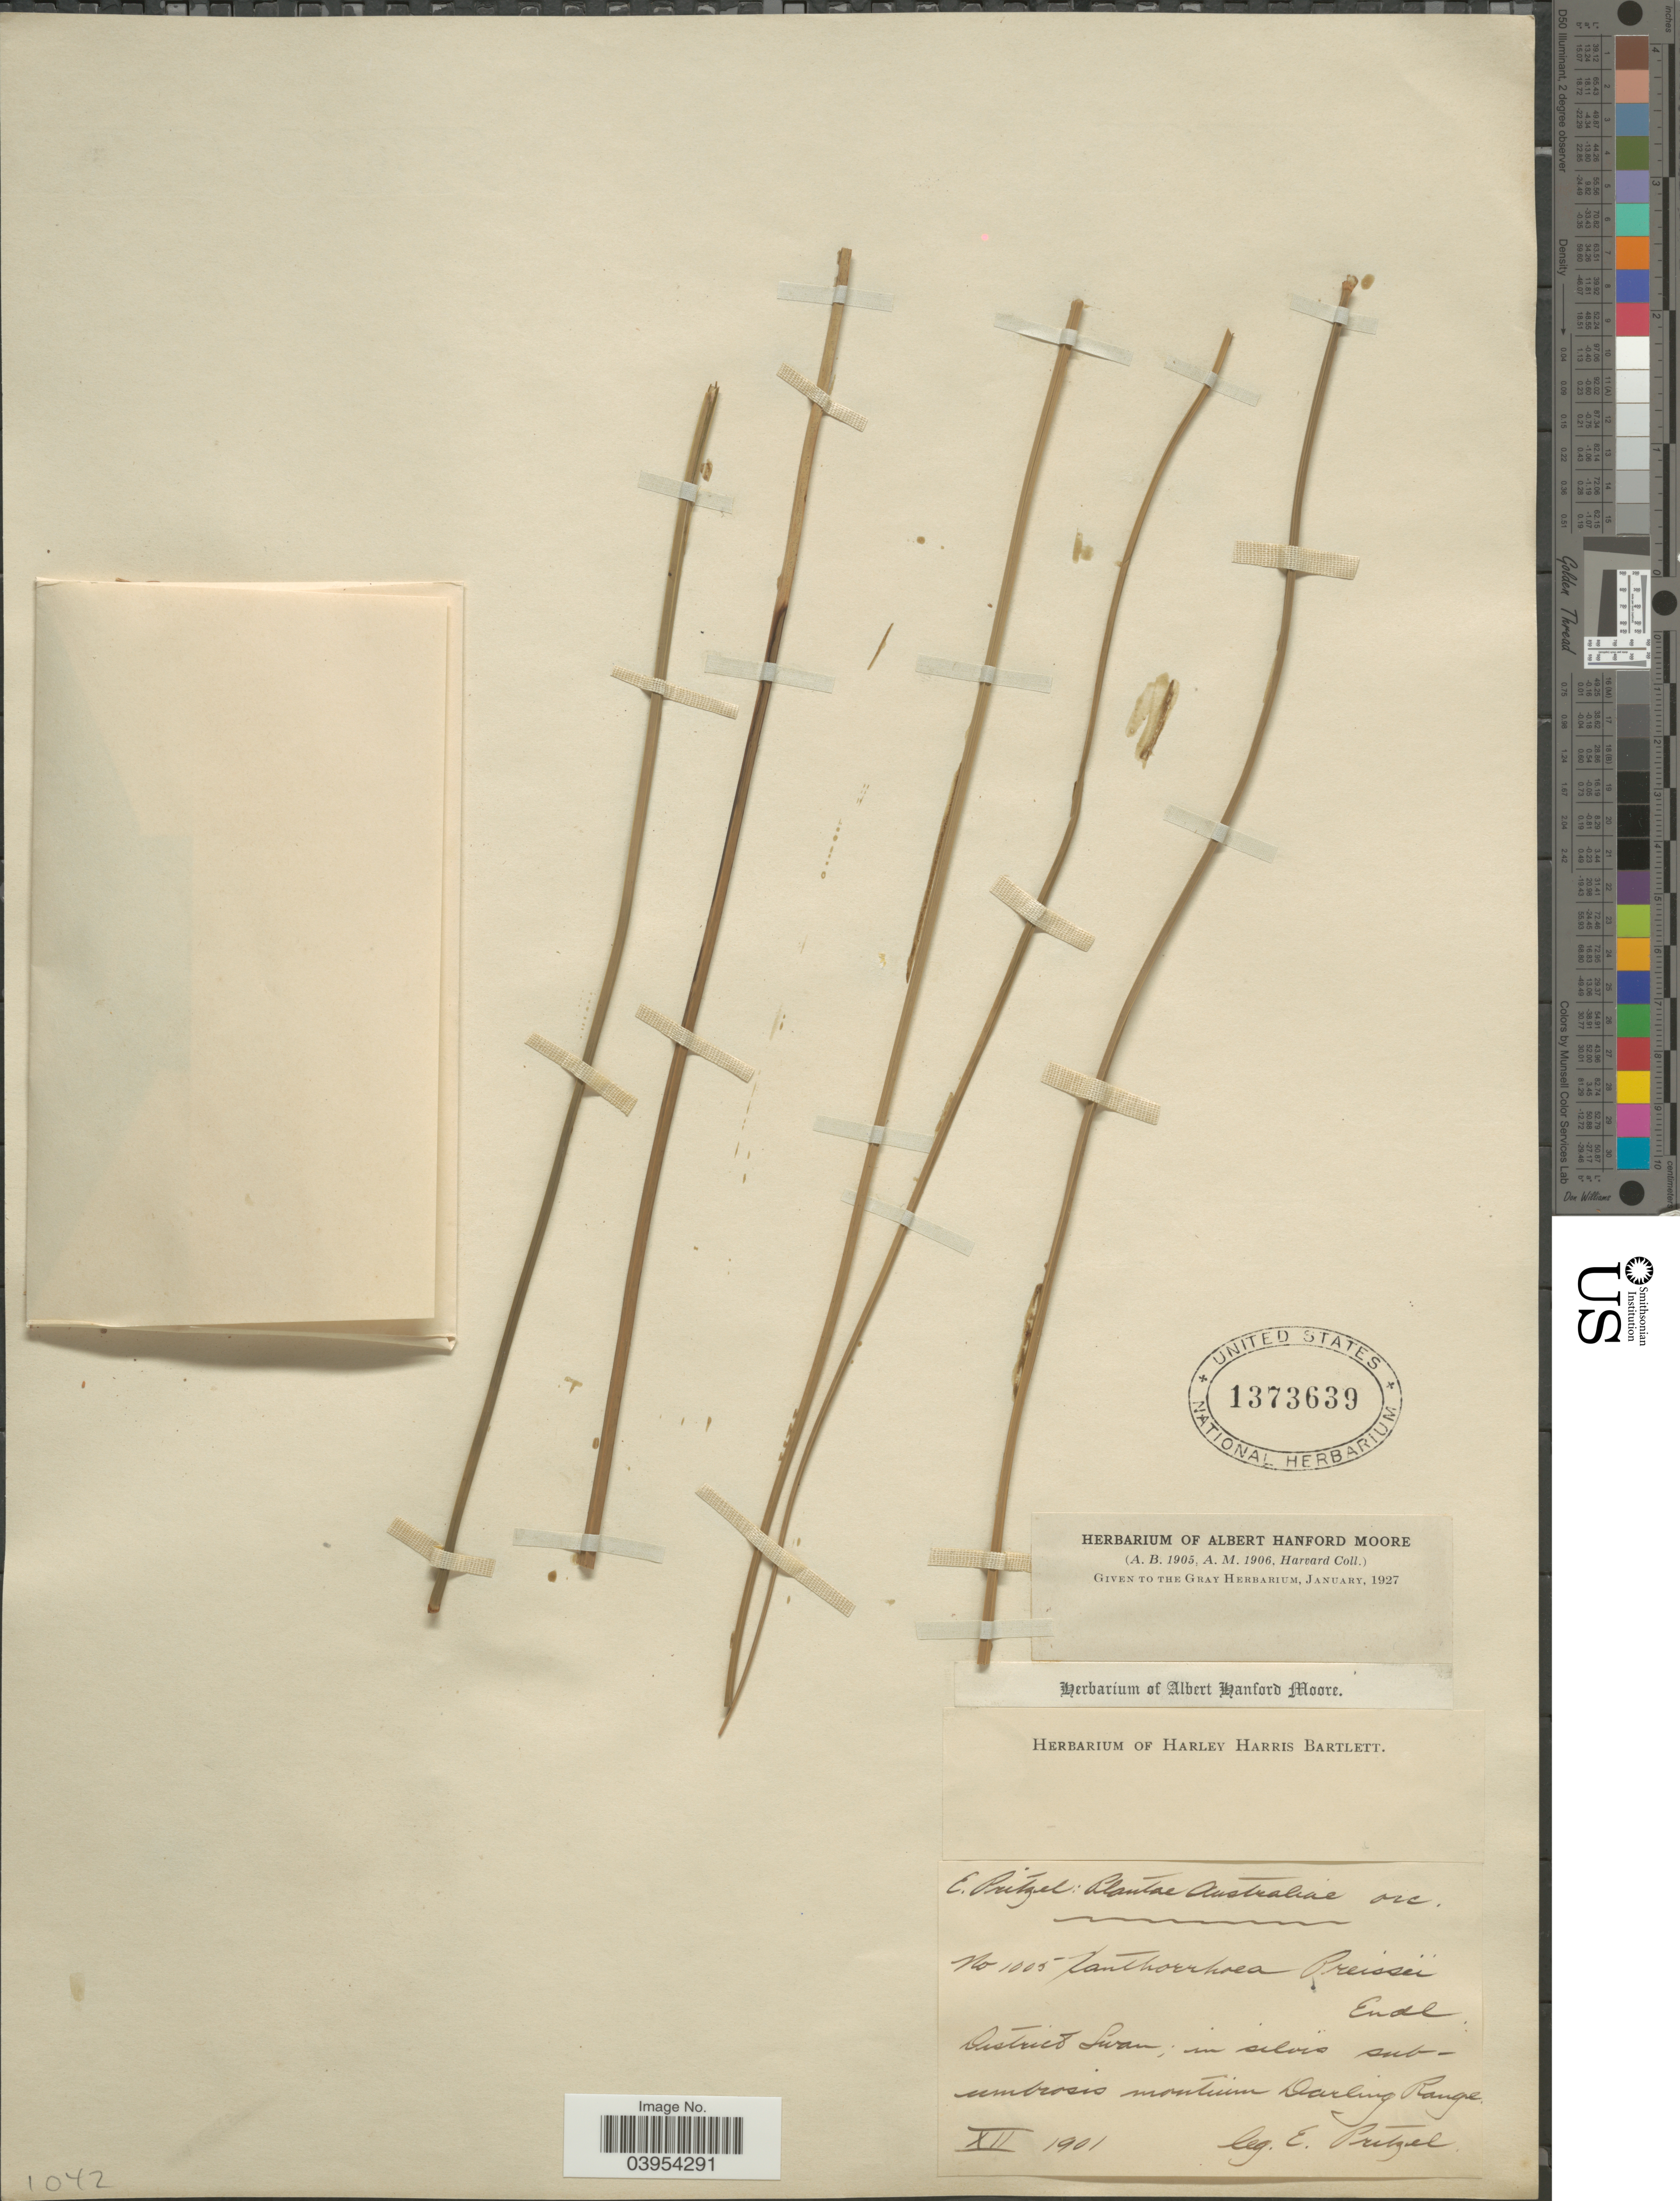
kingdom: Plantae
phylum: Tracheophyta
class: Liliopsida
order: Asparagales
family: Asphodelaceae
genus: Xanthorrhoea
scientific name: Xanthorrhoea preissii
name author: Endl.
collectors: E. G. Pritzel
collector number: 1005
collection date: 1901-12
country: Australia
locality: Australiae occidentalis. District Swan: in silvis subumbrosis montium Darling Range.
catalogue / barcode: US 1373639